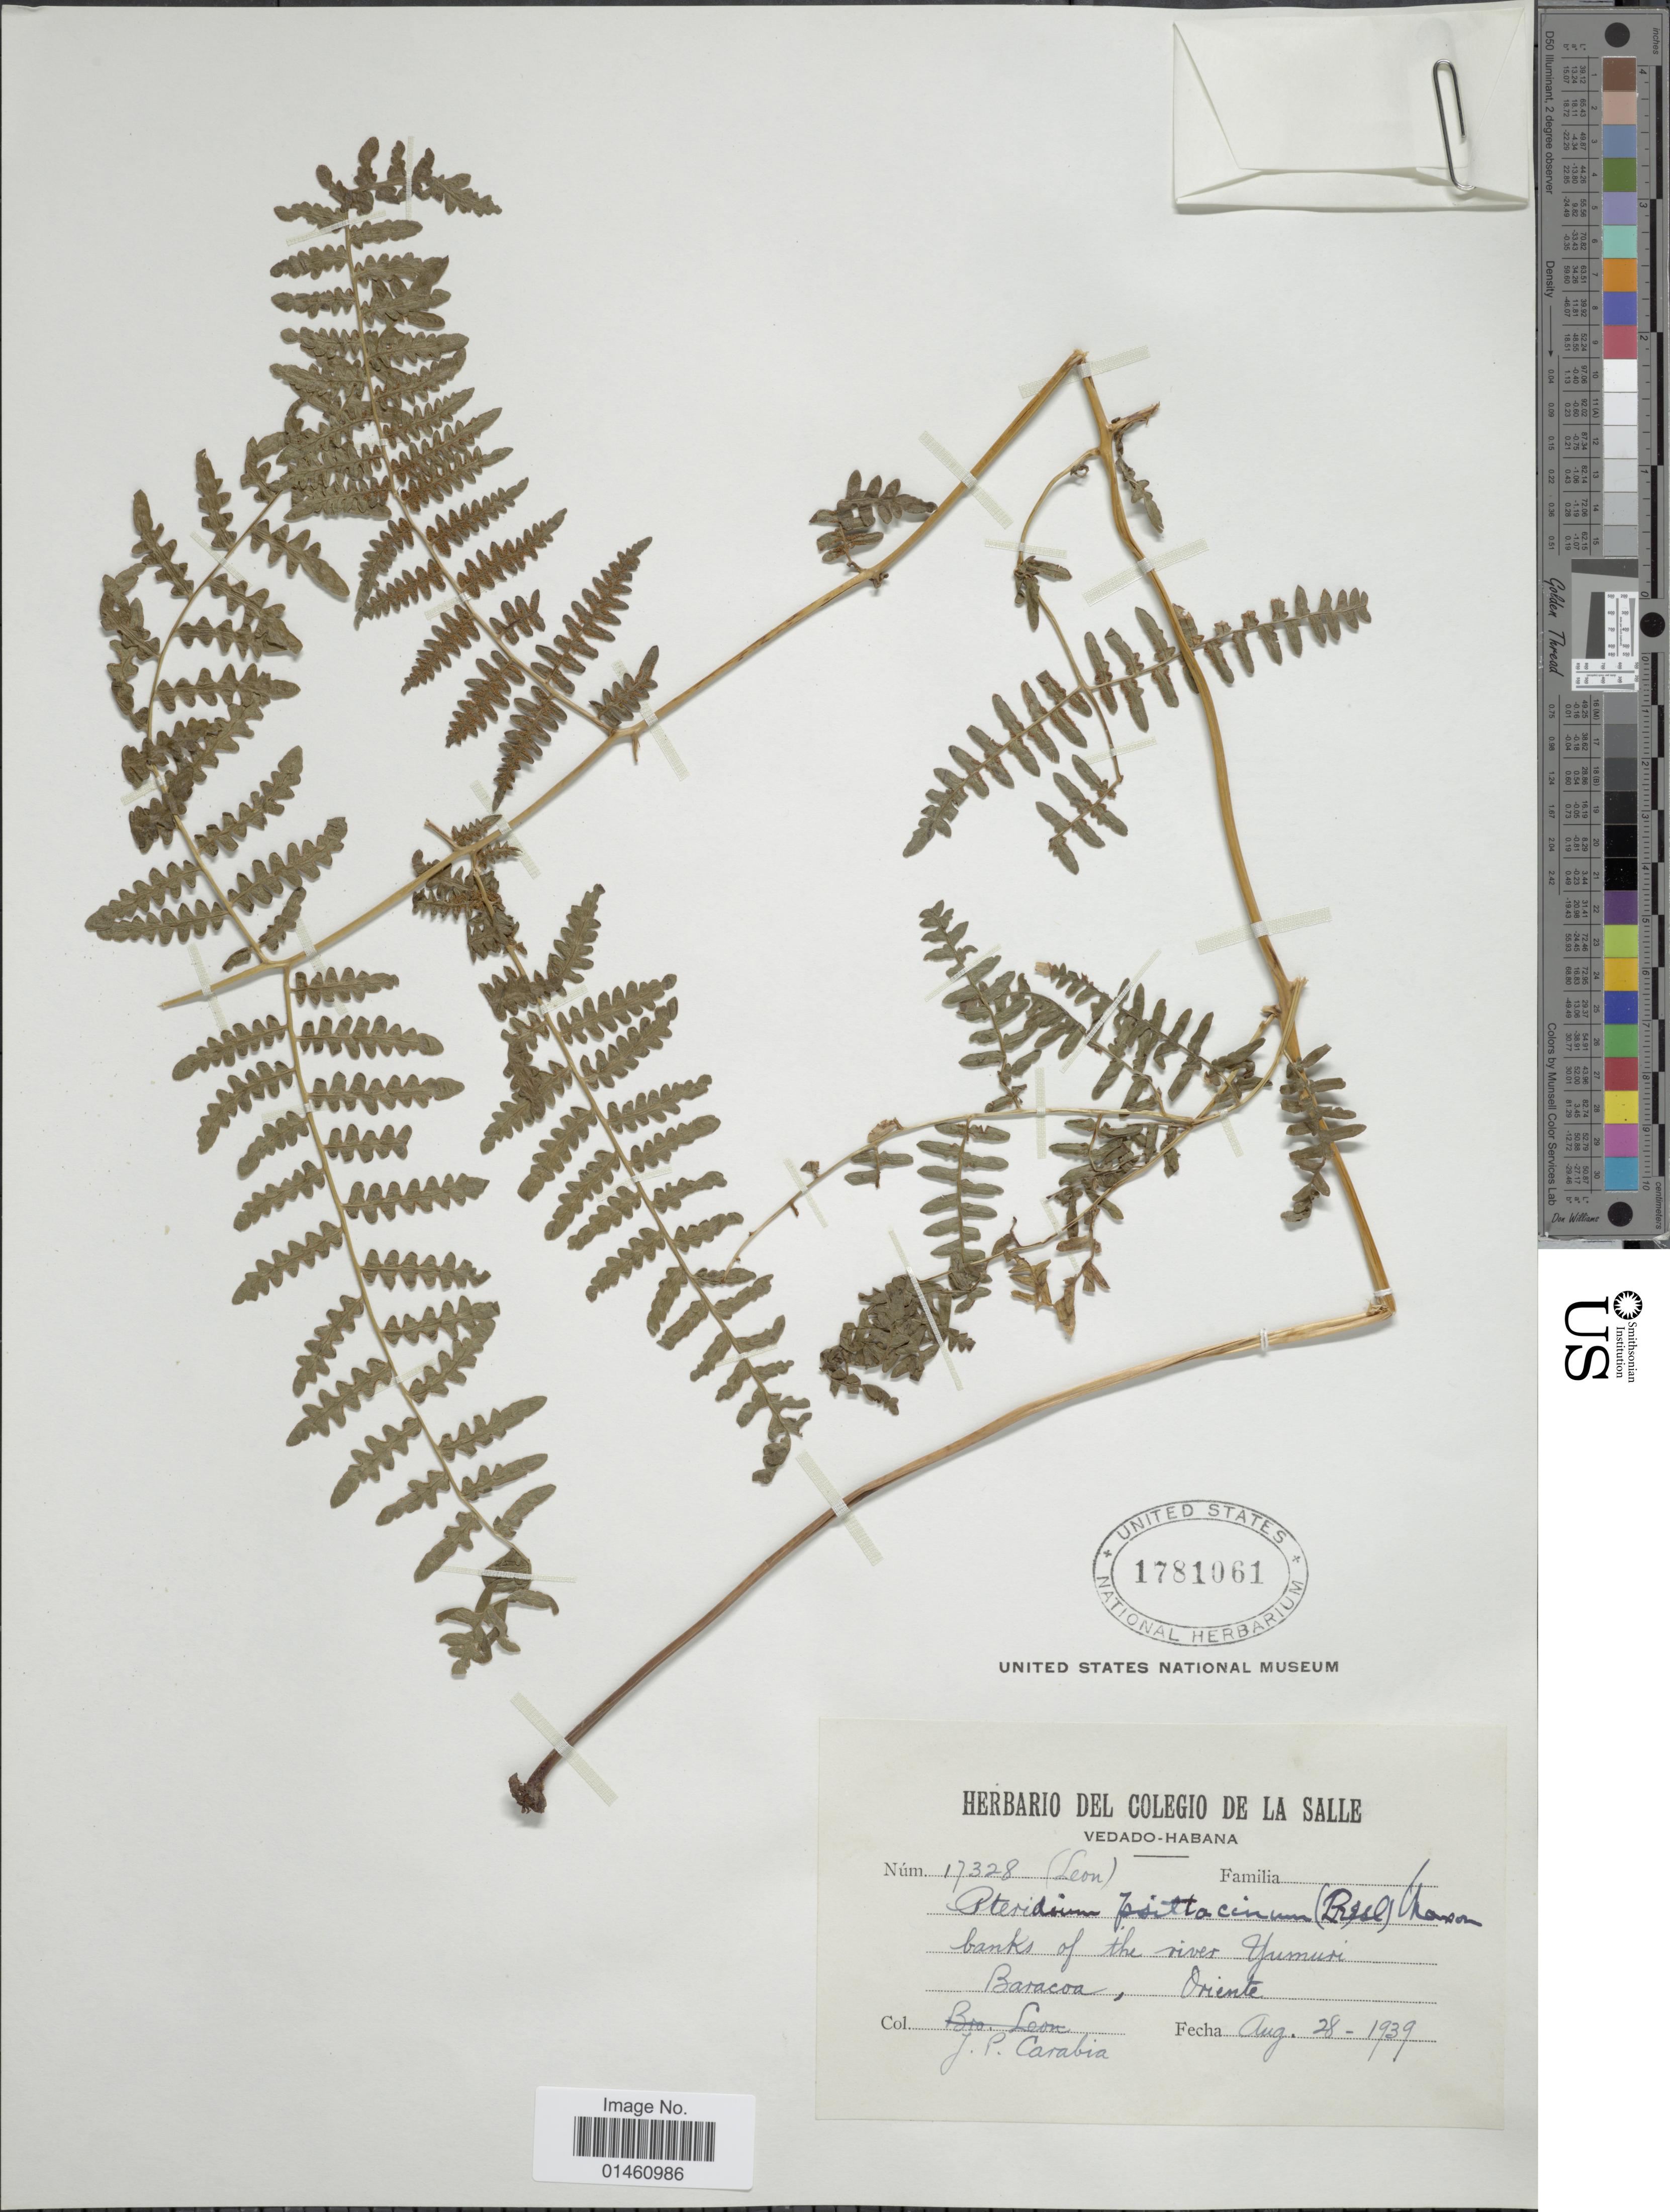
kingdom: Plantae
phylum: Tracheophyta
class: Polypodiopsida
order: Polypodiales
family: Dennstaedtiaceae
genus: Pteridium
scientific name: Pteridium aquilinum var. arachnoideum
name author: (Kaulf.) Herter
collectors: J. Carabia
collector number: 17328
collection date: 1939-08-28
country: Cuba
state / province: Oriente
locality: Banks of the river Yumuri, Baracoa.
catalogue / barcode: US 1781061